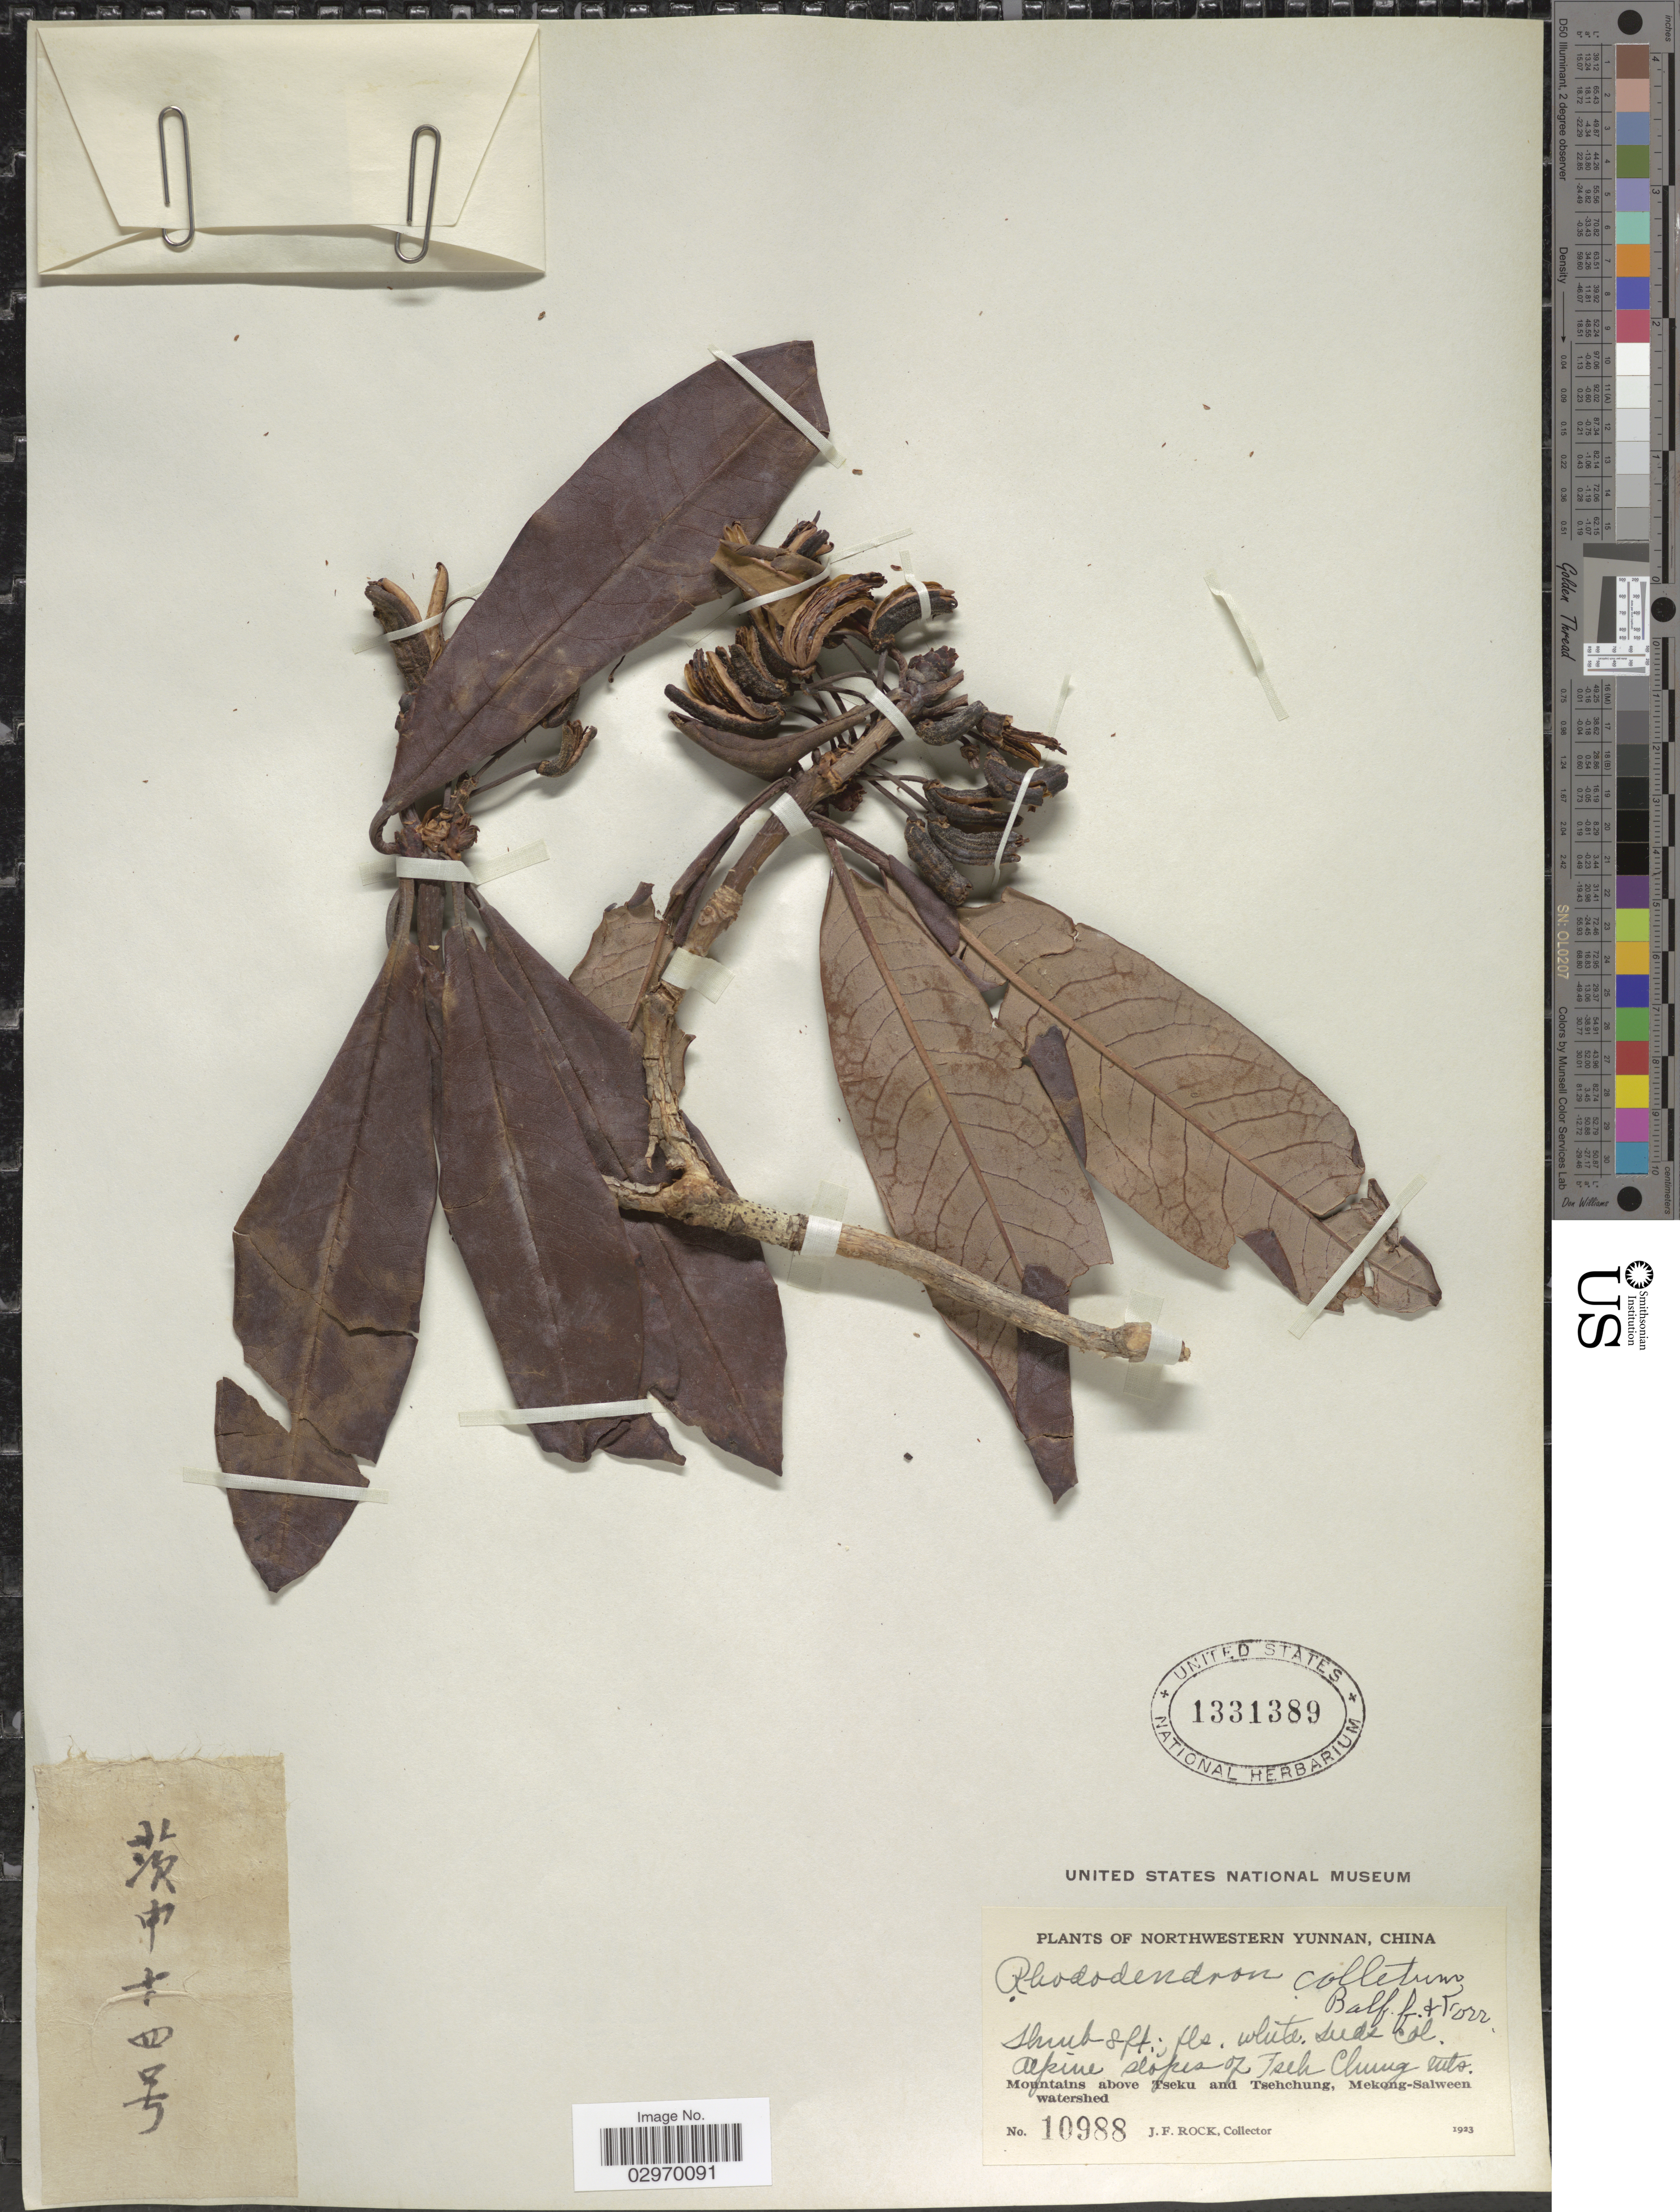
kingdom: Plantae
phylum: Tracheophyta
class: Magnoliopsida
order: Ericales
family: Ericaceae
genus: Rhododendron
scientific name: Rhododendron colletum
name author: Balf. f. & Forrest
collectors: J. Rock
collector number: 10988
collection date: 1923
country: China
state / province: Yunnan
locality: Northwestern Yunnan. Alpine slopes of Tseh Chung Mts. Mountains above Tseku and Tsehchung, Mekong-Salween watershed.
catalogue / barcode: US 1331389